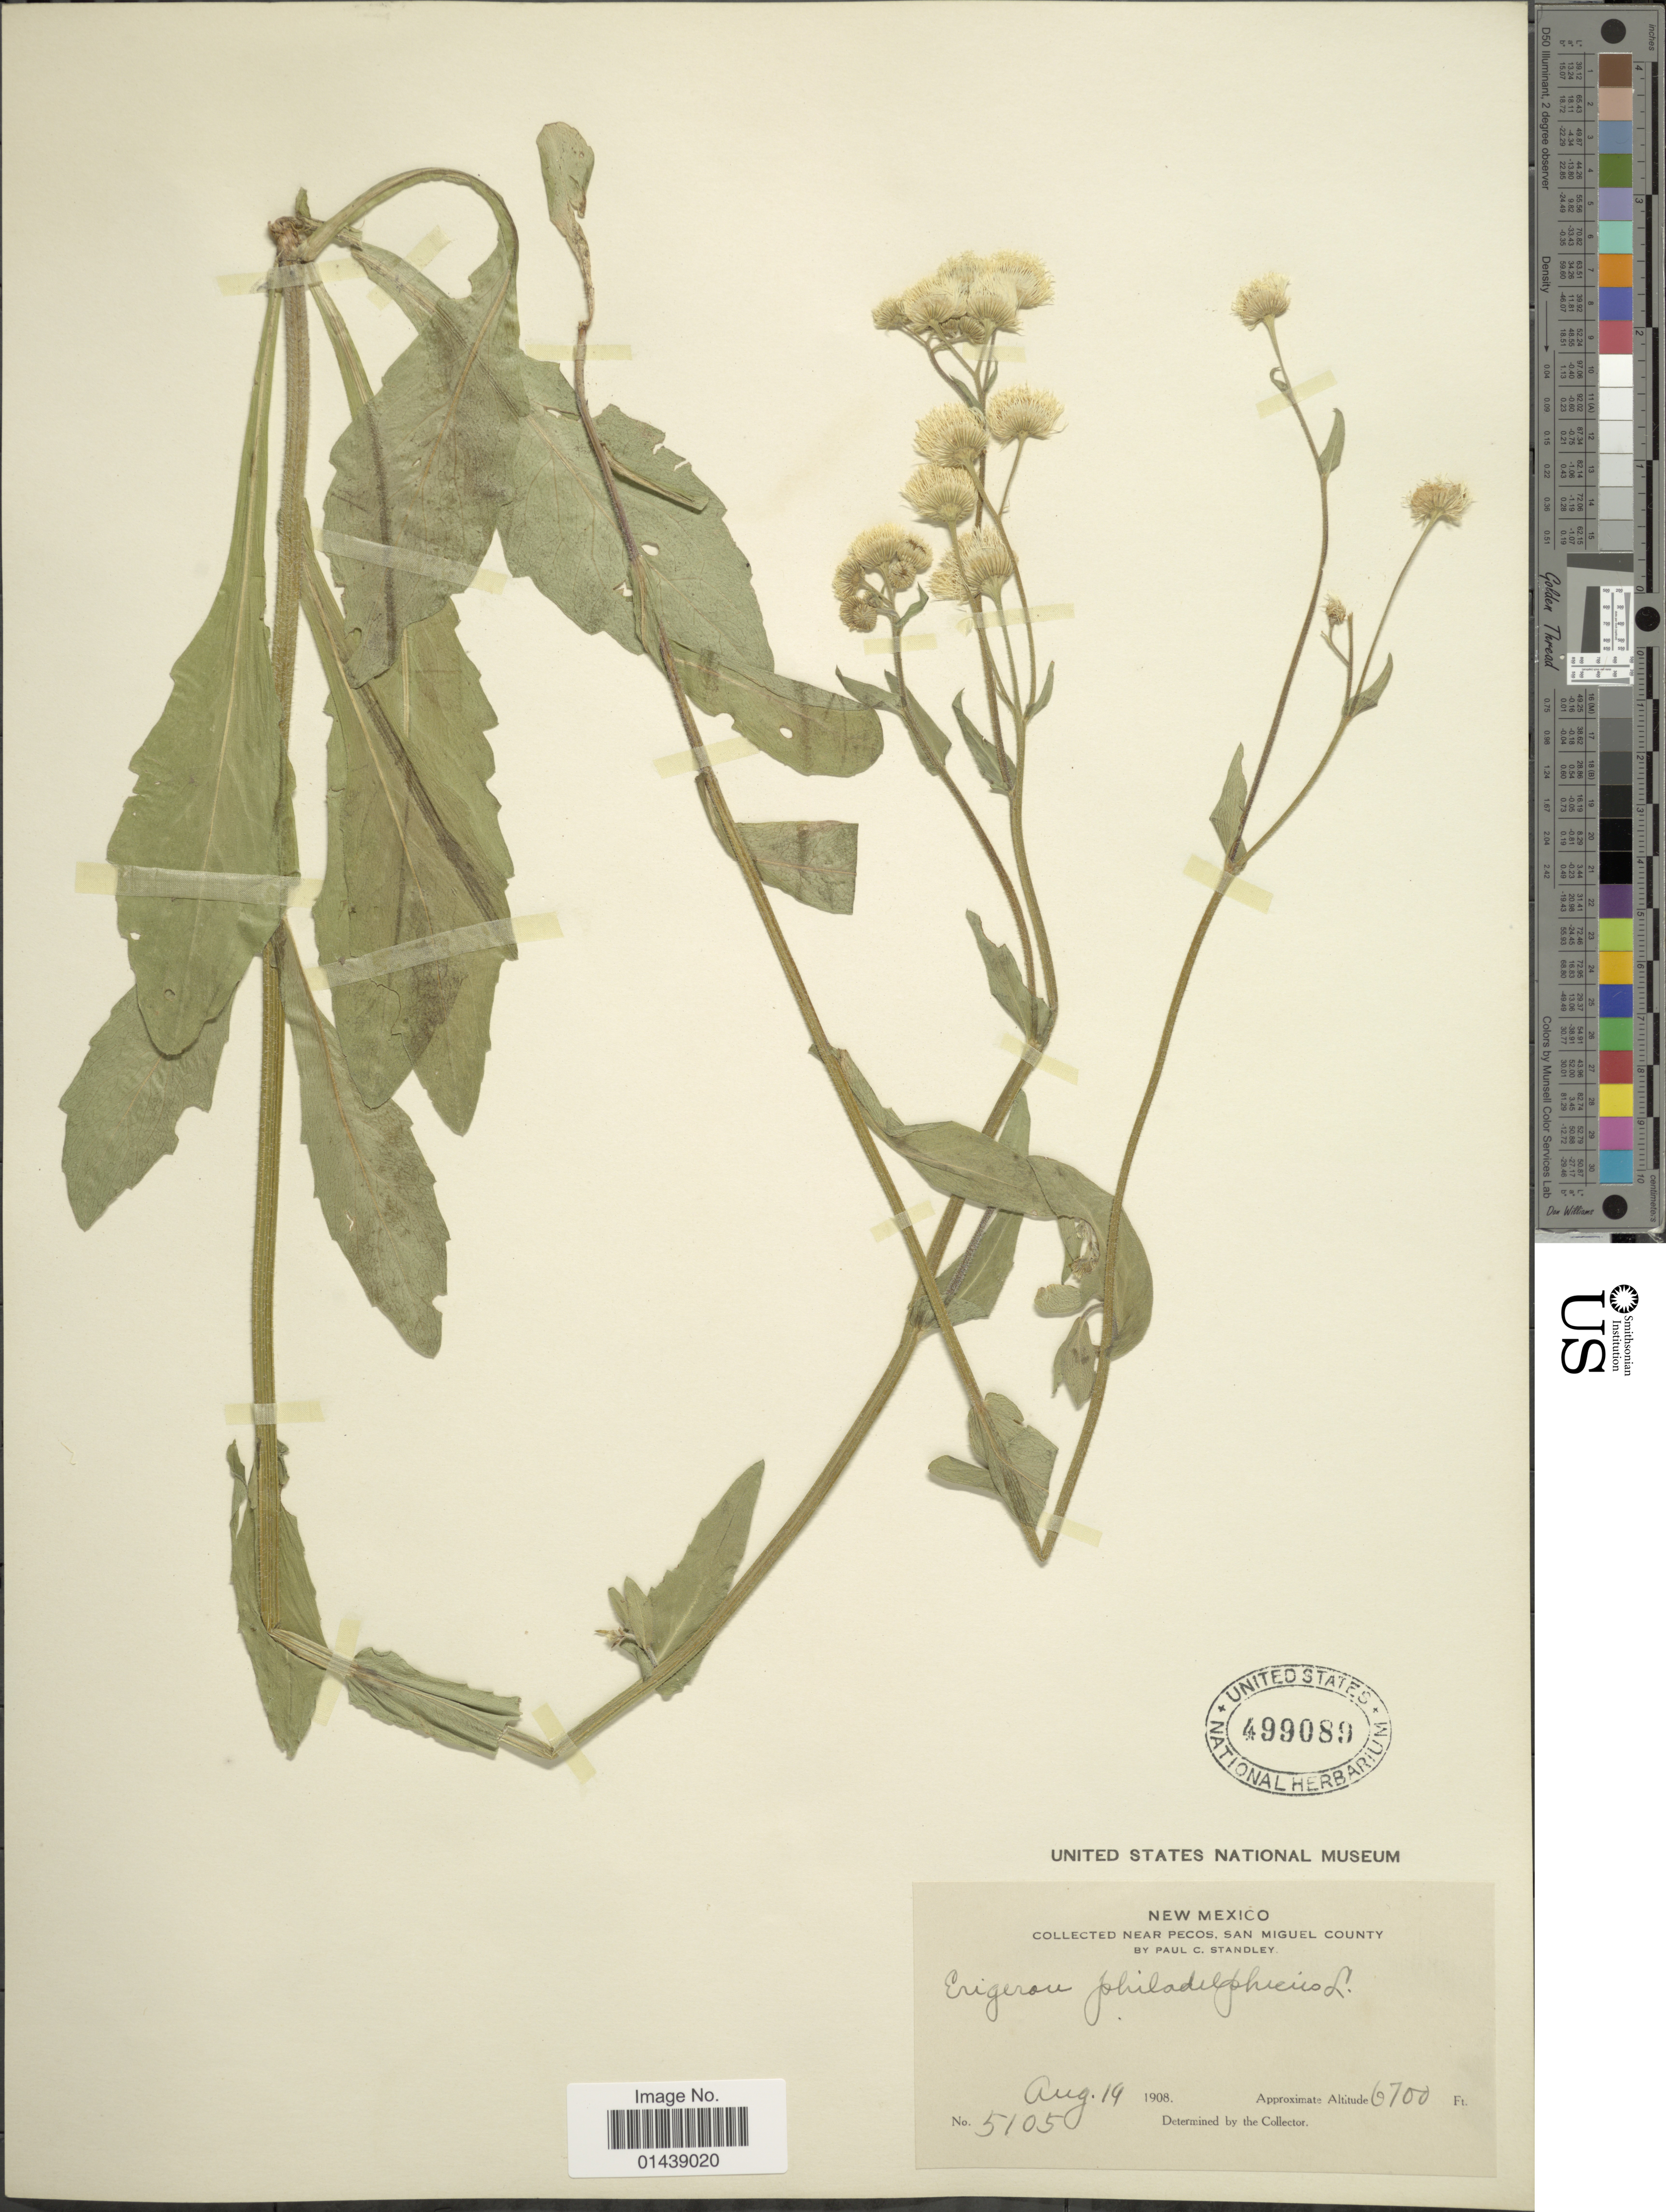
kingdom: Plantae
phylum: Tracheophyta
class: Magnoliopsida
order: Asterales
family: Asteraceae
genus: Erigeron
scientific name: Erigeron philadelphicus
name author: L.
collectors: P. C. Standley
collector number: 5105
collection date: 1908-08-19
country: United States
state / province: New Mexico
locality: Near Pecos, San Miguel County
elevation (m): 2042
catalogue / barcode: US 499089